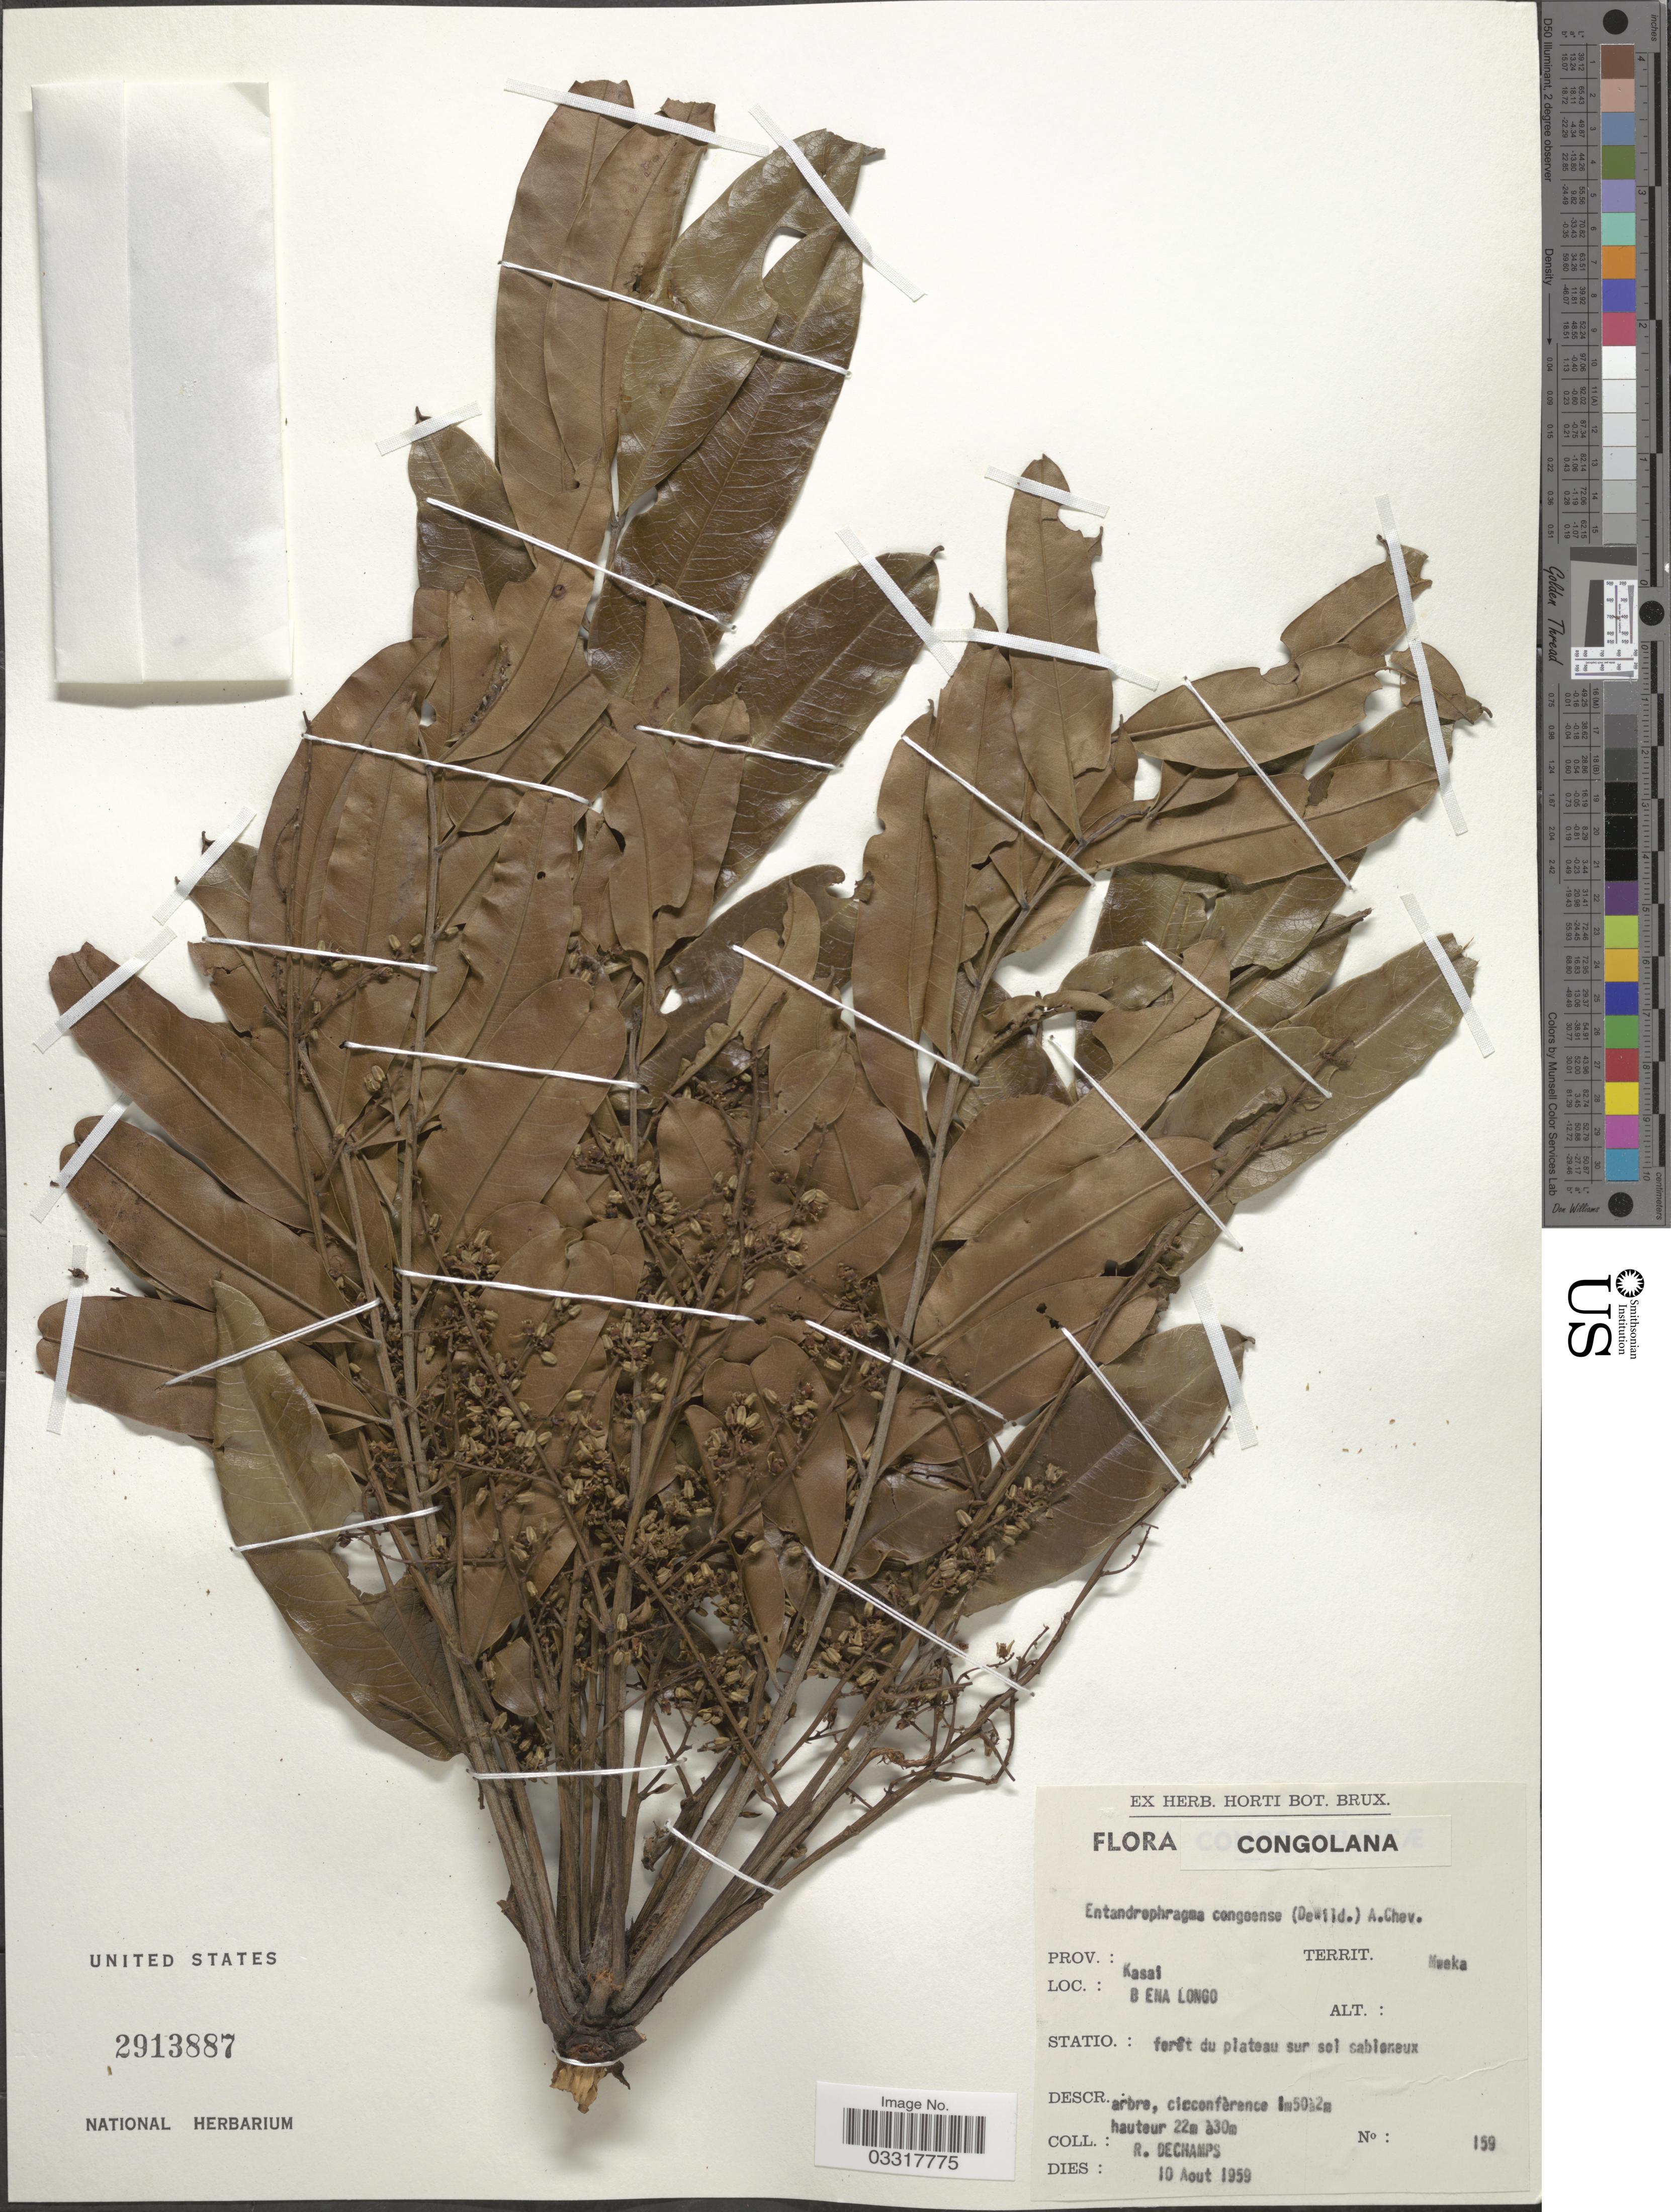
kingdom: Plantae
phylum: Tracheophyta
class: Magnoliopsida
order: Sapindales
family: Meliaceae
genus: Entandrophragma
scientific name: Entandrophragma congoense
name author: (Pierre ex De Wild.) A. Chev.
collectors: R. DeChamps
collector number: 159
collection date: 1959-08-10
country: Congo, Democratic Republic of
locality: Congolana. Prov.: Kasai, Territ. Mweka, Bena Longo.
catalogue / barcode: US 2913887